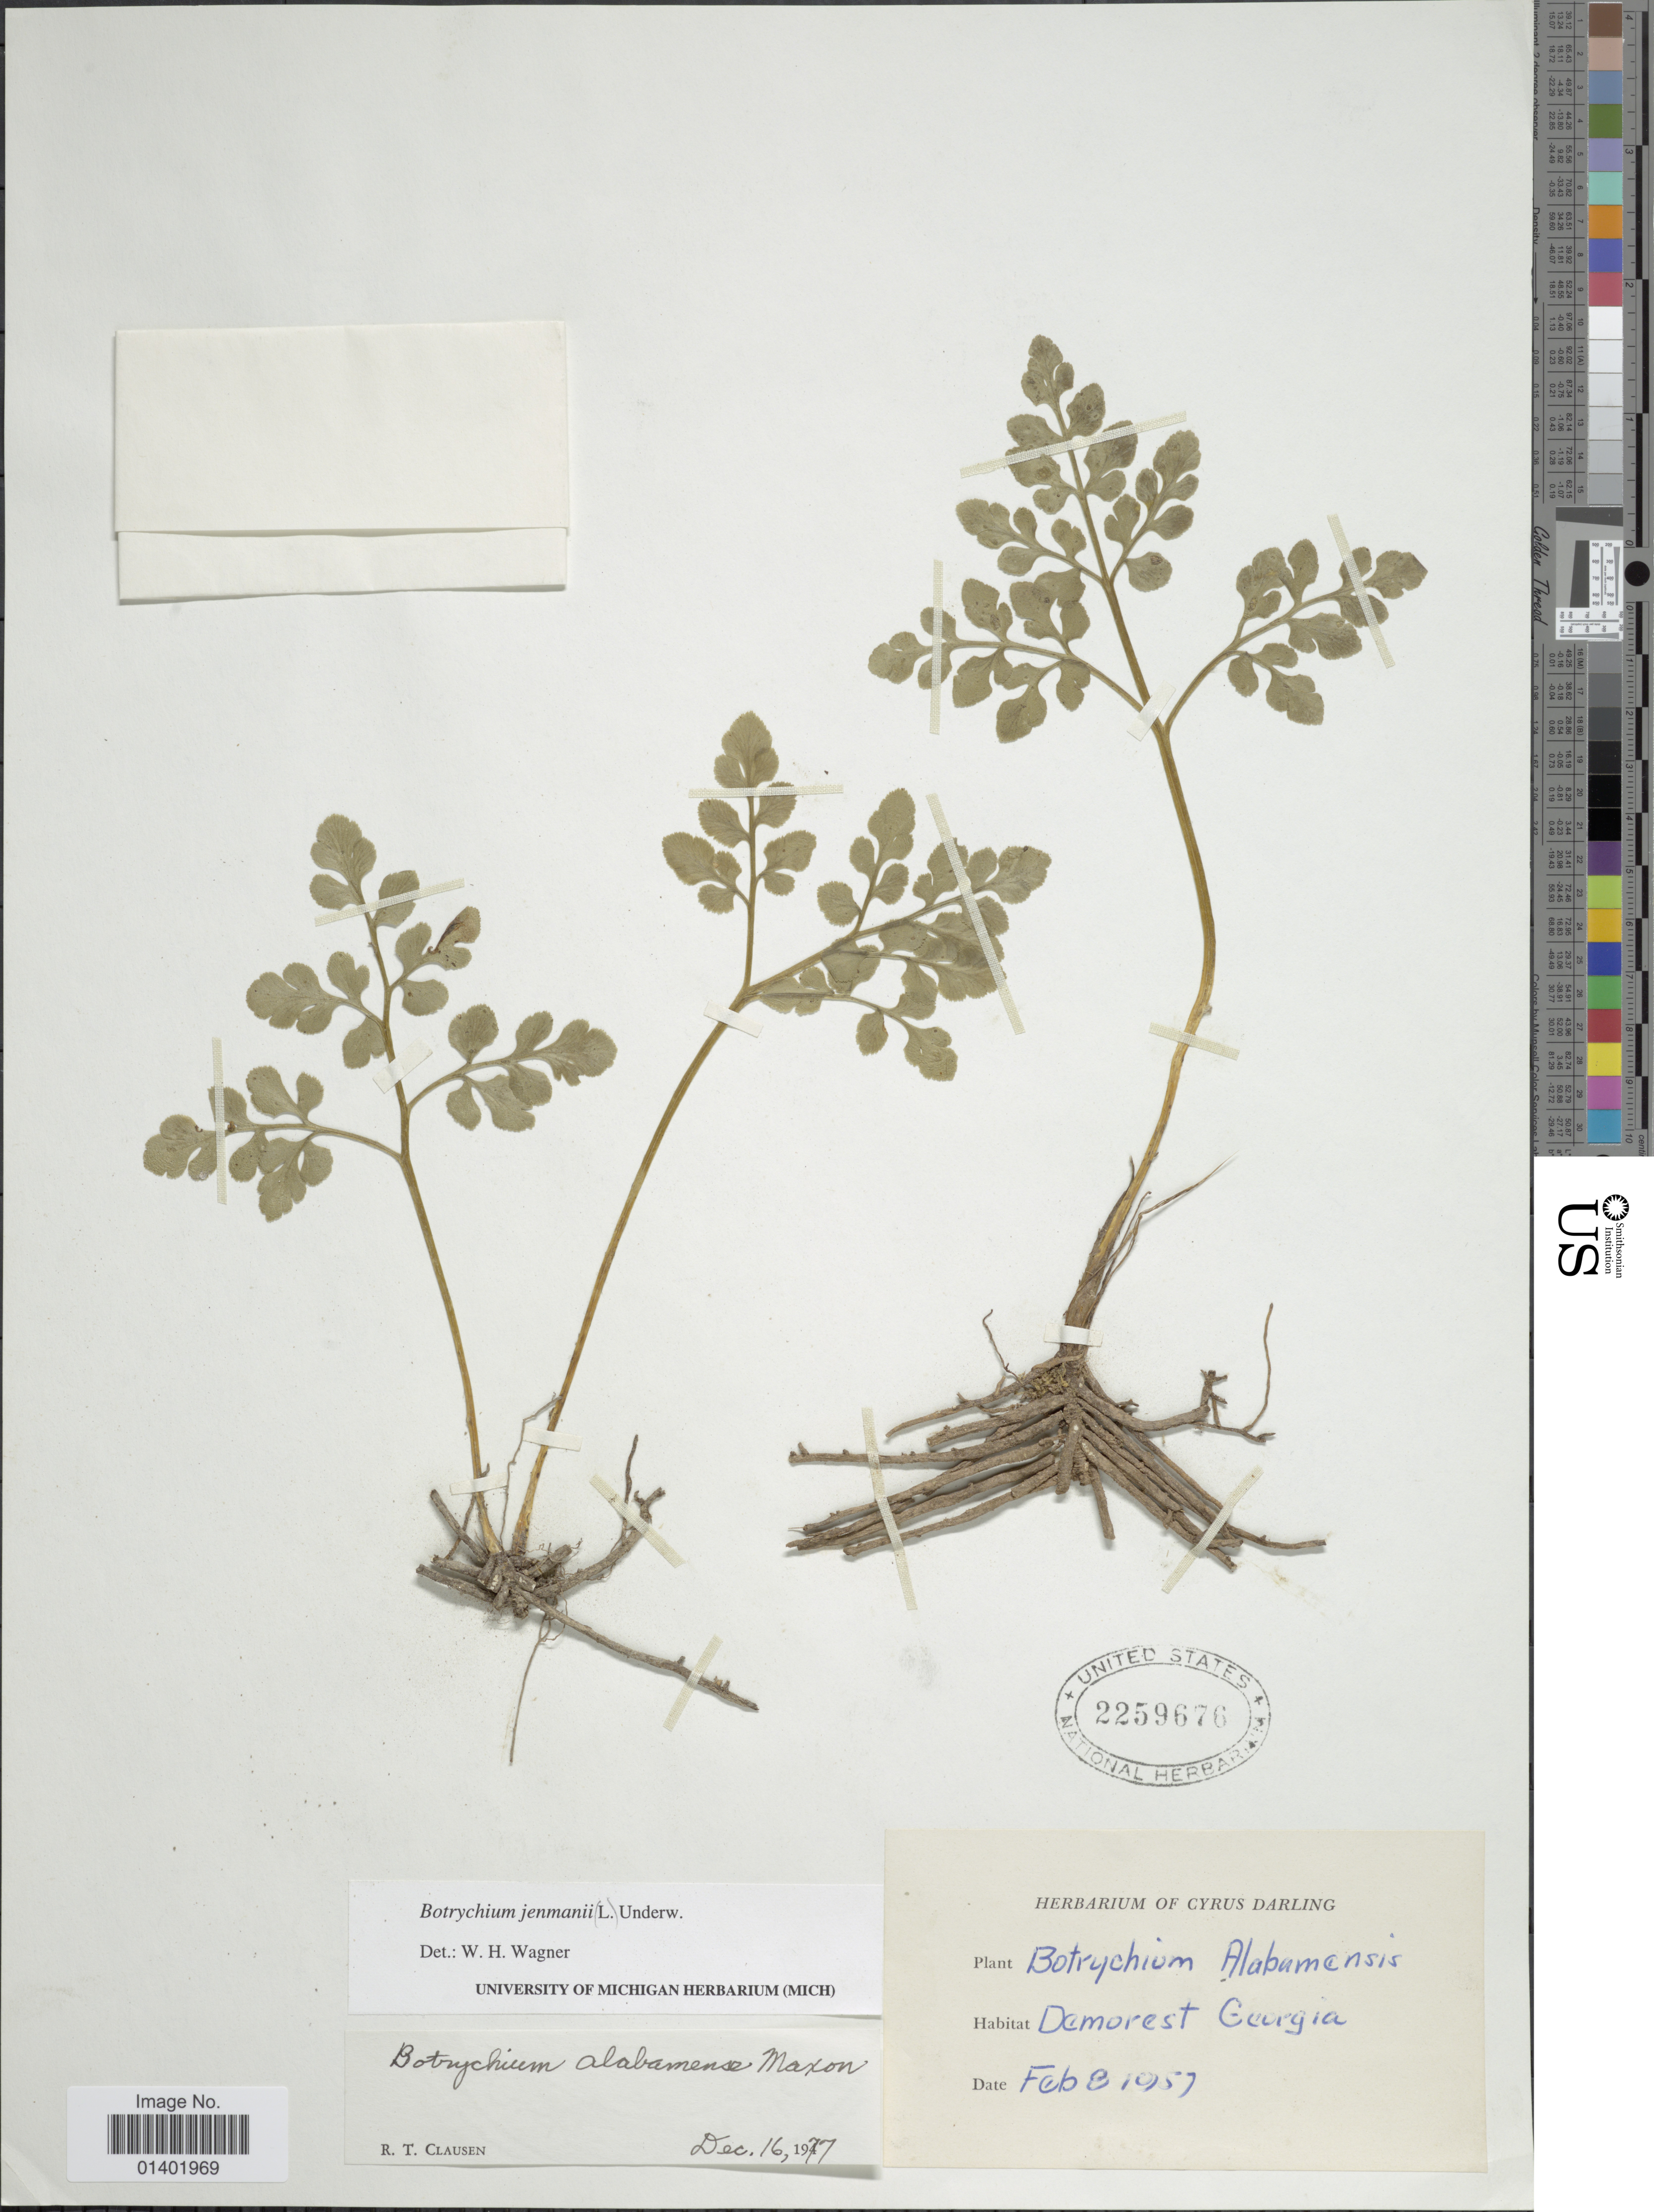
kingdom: Plantae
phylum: Tracheophyta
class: Polypodiopsida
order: Ophioglossales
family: Ophioglossaceae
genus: Botrychium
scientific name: Botrychium jenmanii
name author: Underw.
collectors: ex herb. of Cyrus Darling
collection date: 1957-02-08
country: United States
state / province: Georgia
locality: Demorest Georgia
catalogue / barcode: US 2259676